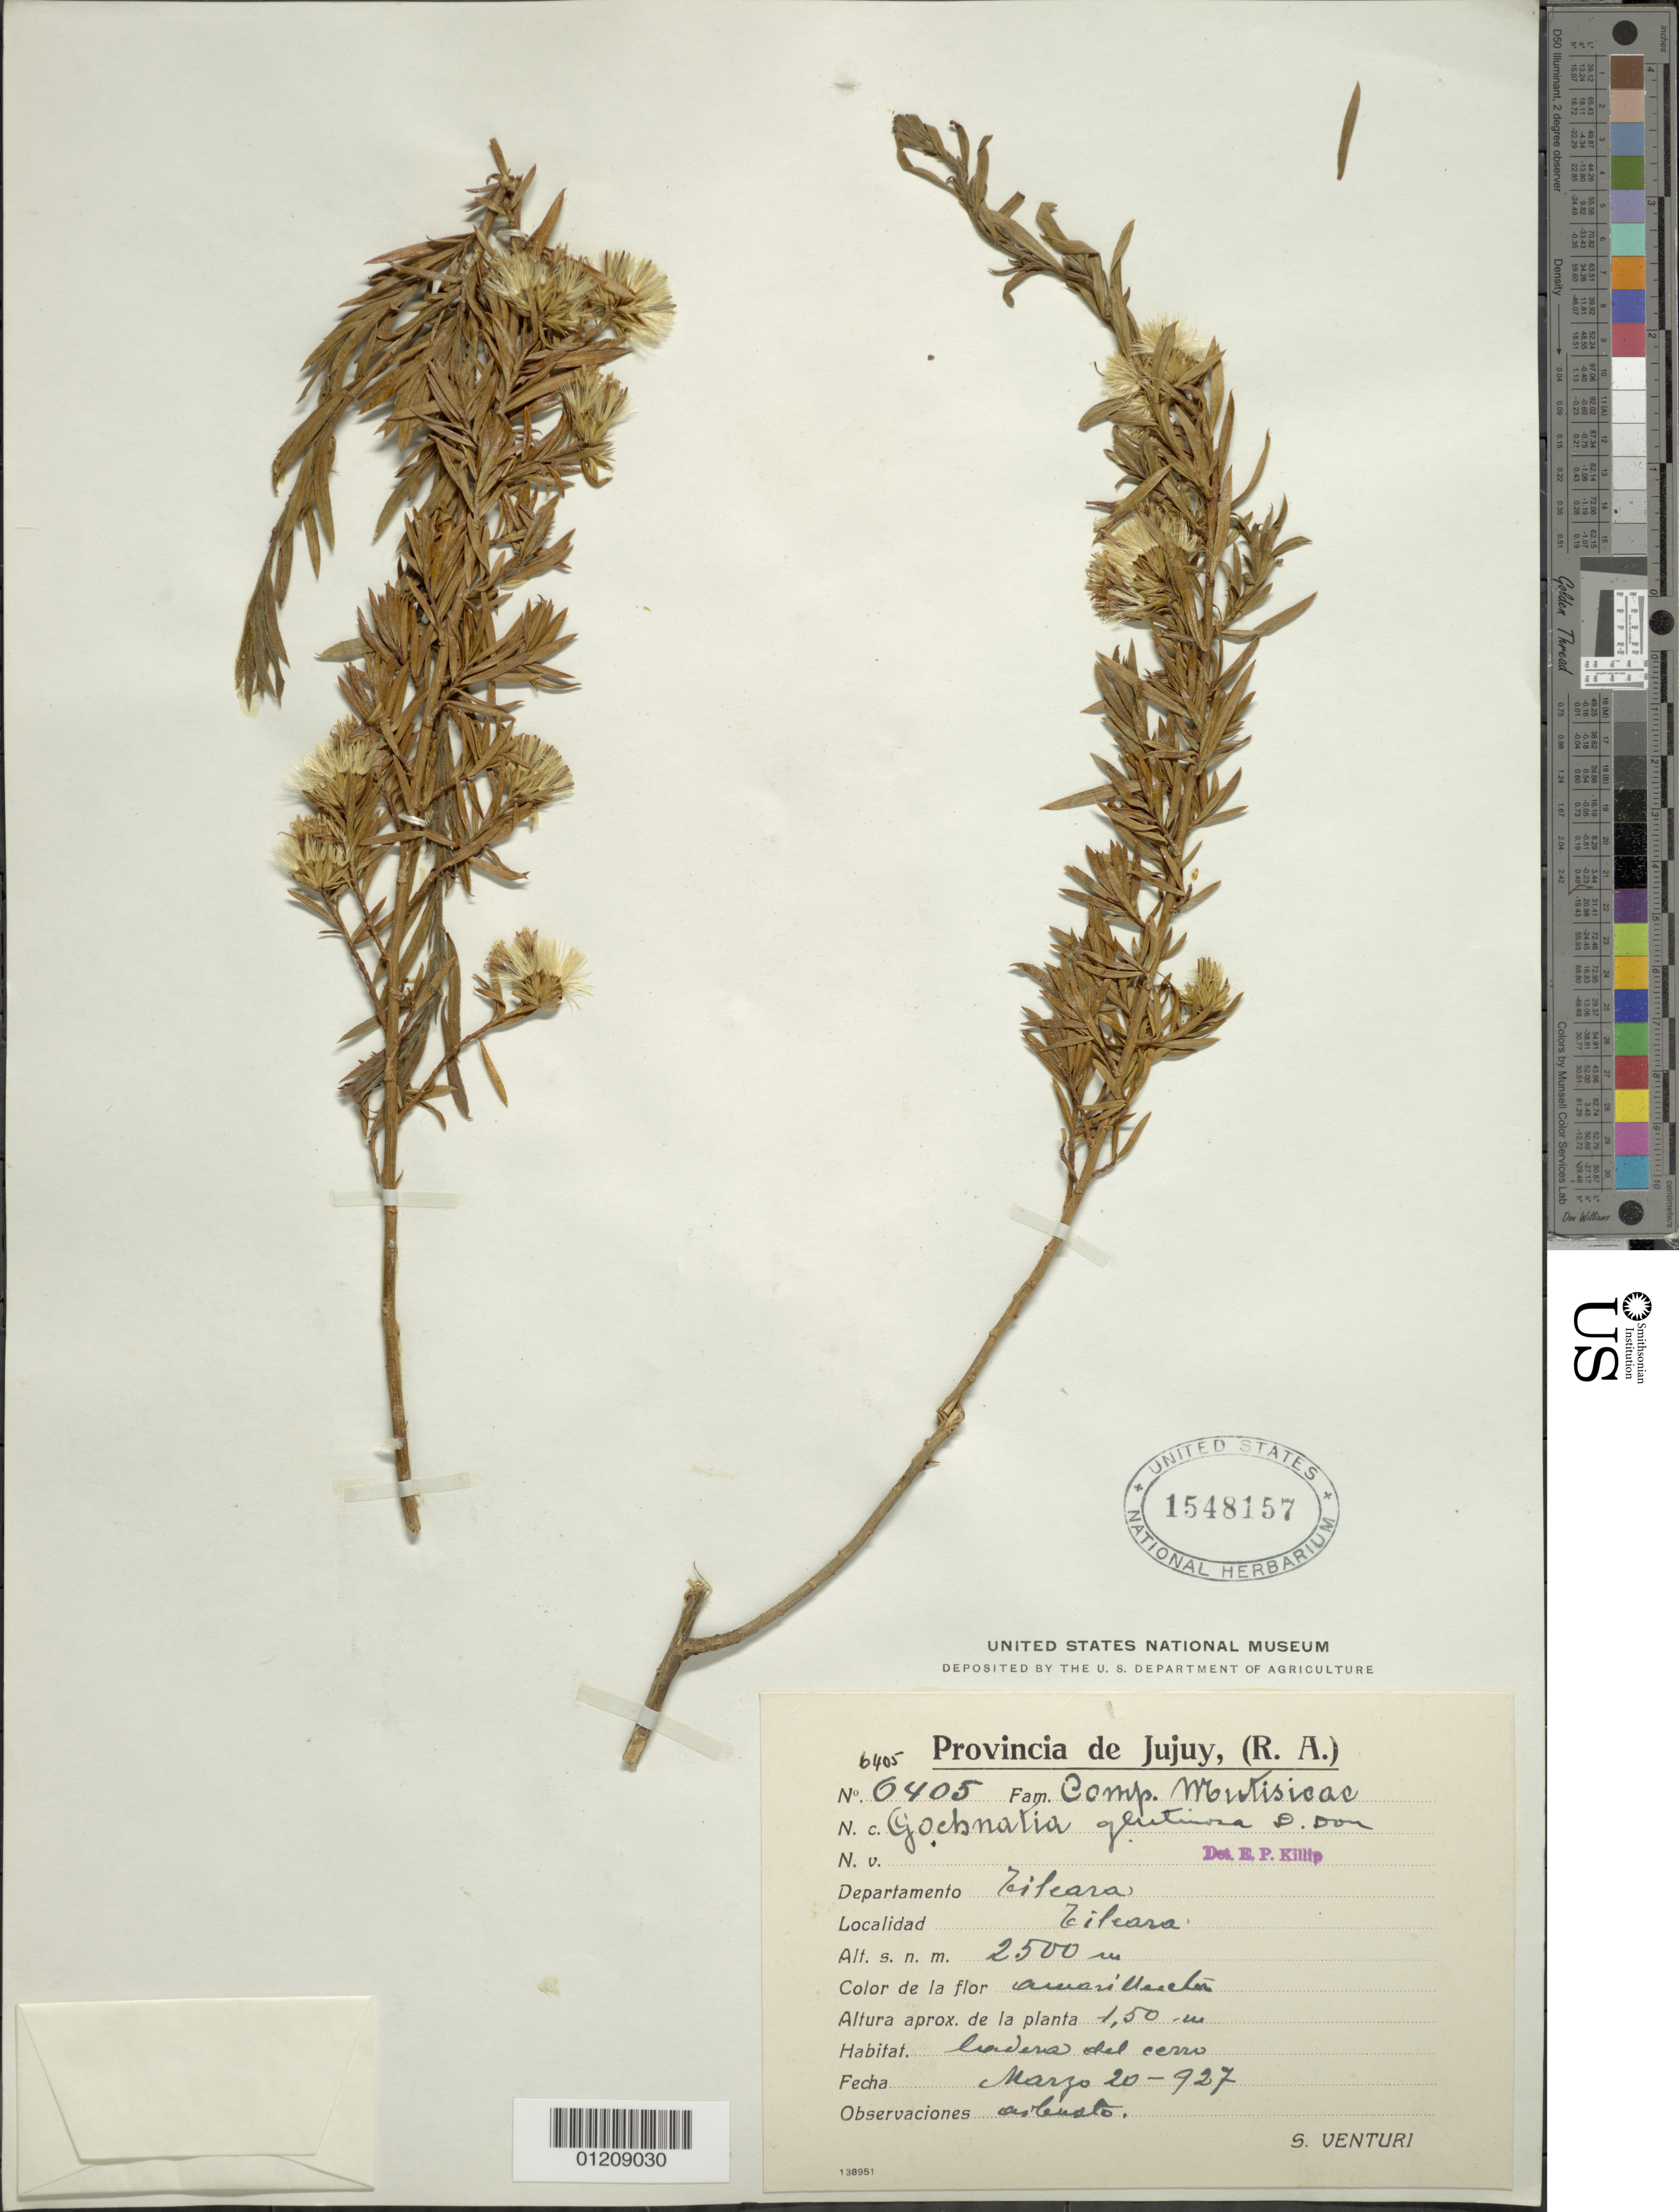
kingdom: Plantae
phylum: Tracheophyta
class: Magnoliopsida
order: Asterales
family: Asteraceae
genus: Pentaphorus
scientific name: Pentaphorus glutinosus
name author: D. Don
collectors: S. Venturi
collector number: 6405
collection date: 1927-03-20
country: Argentina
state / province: Jujuy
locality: Tileara; Tilcara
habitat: ladera de cerro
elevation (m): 2500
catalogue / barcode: US 1548157